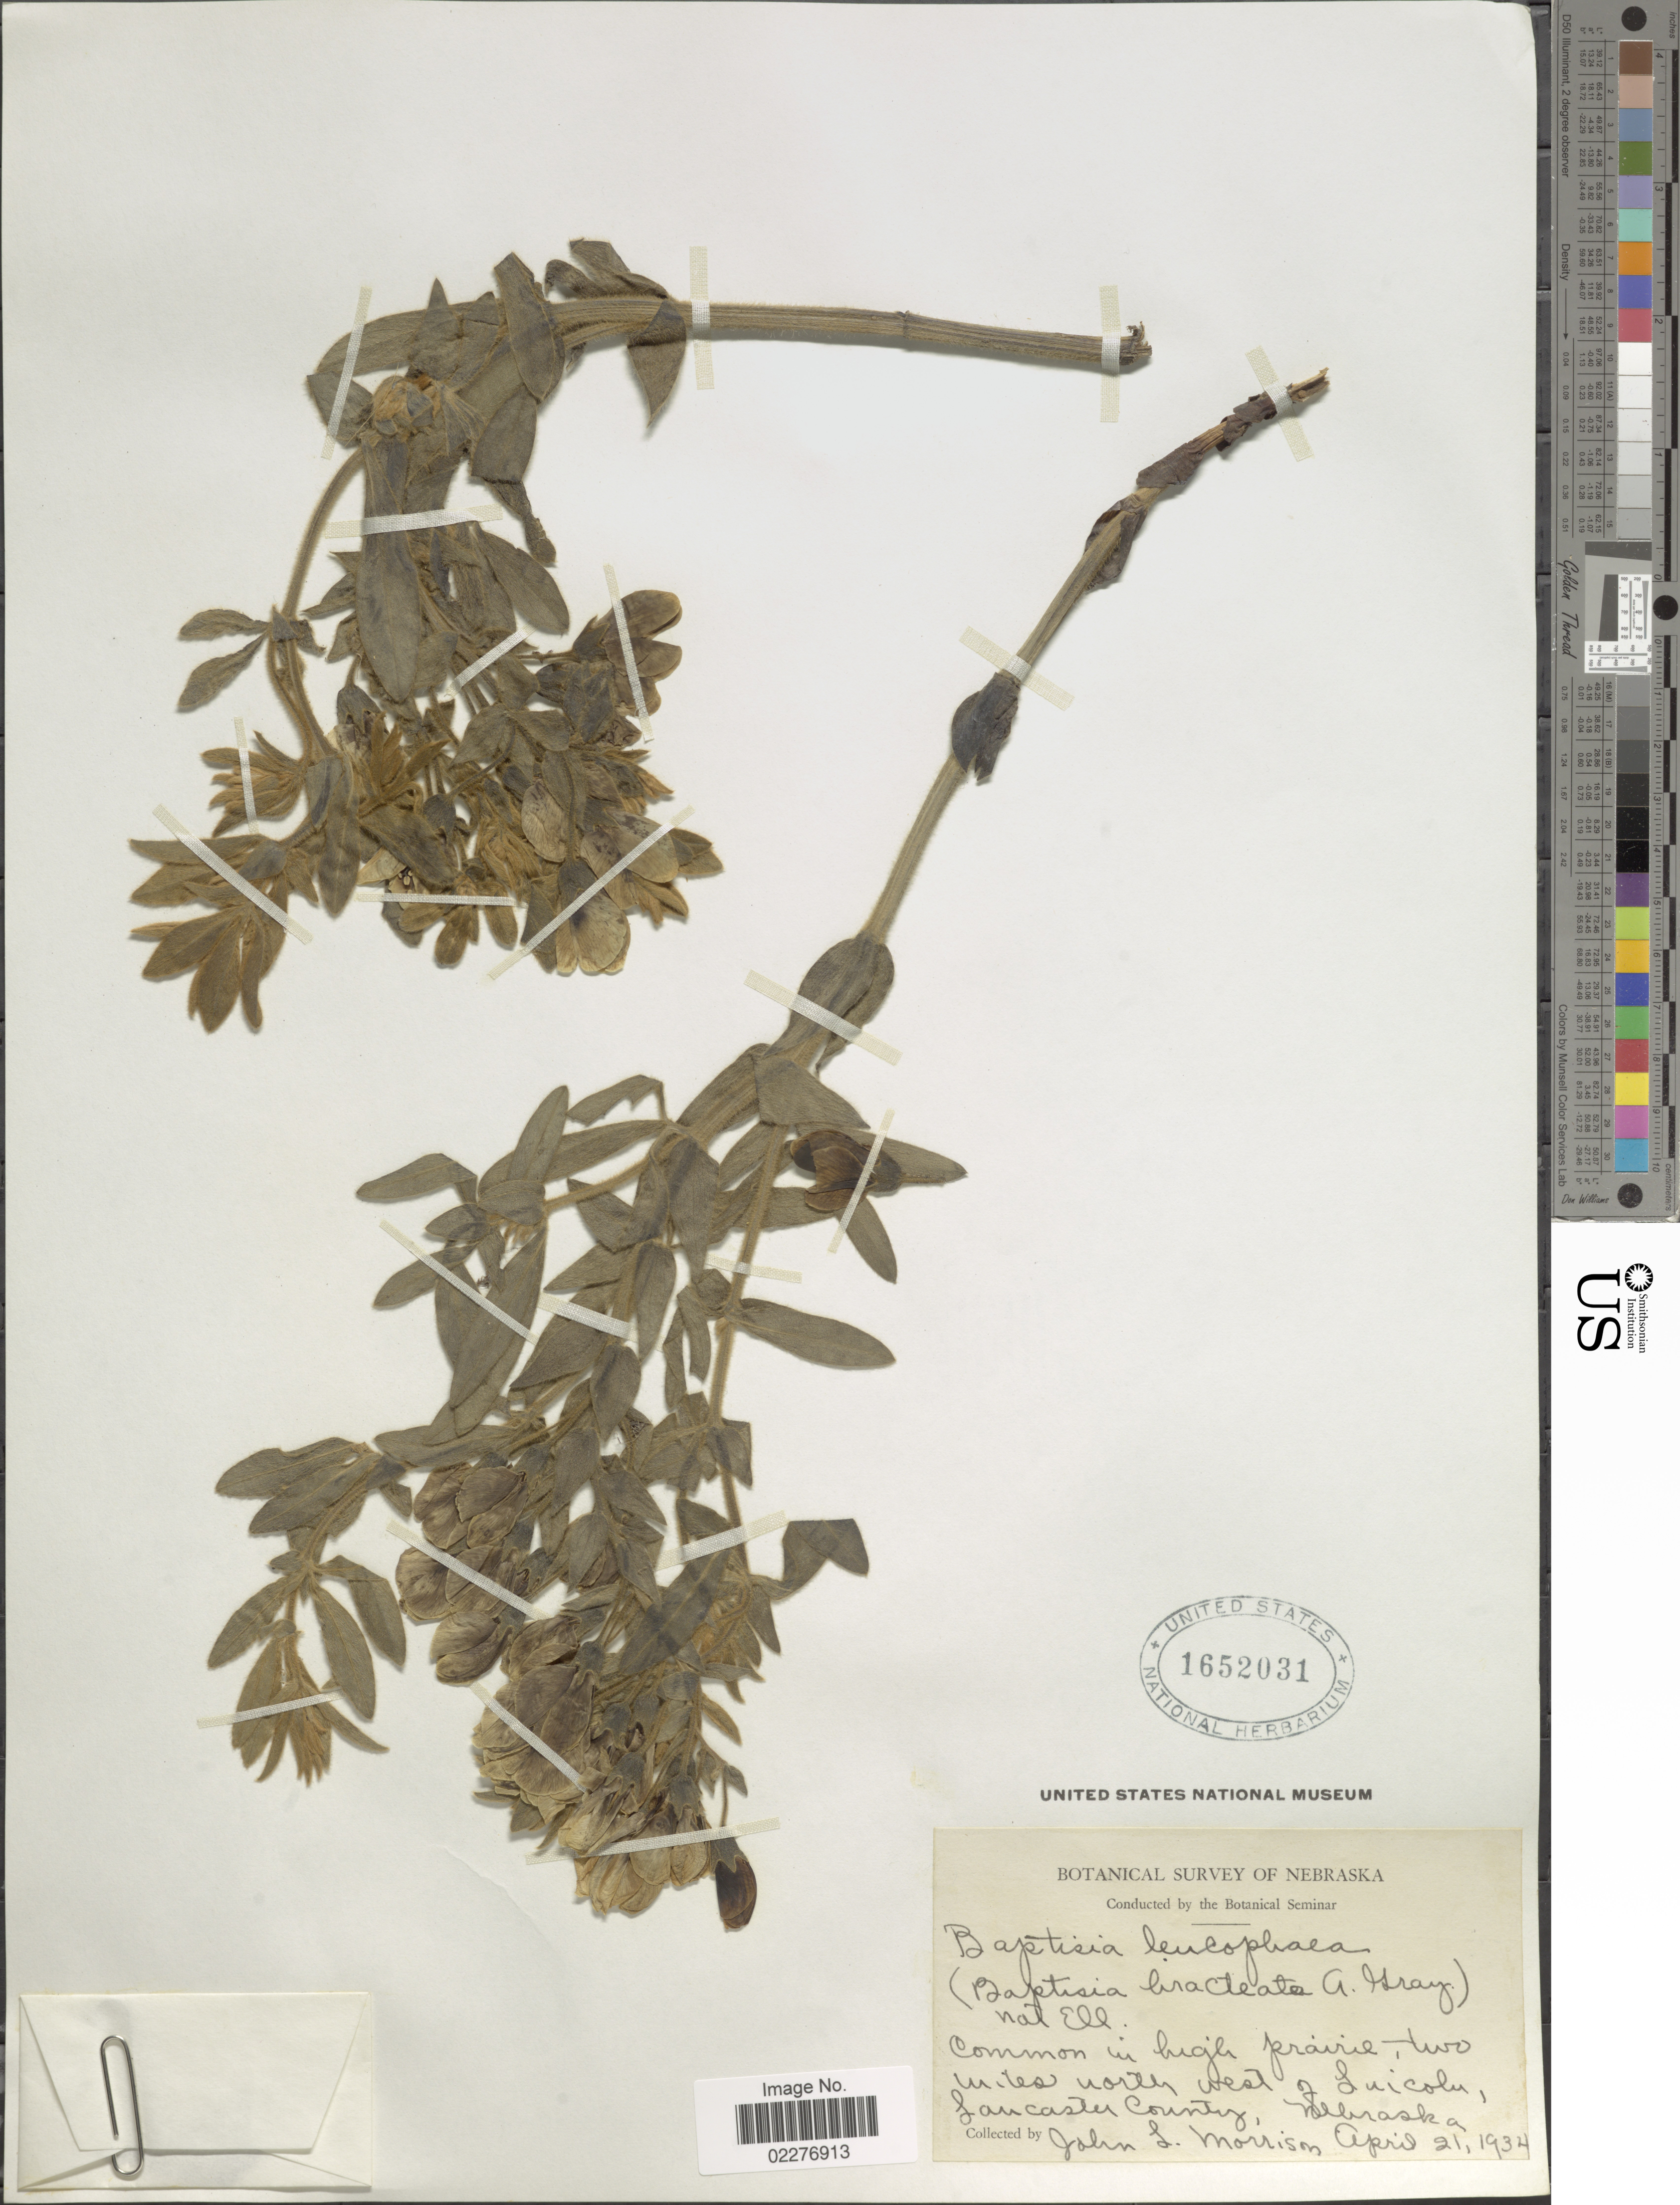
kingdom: Plantae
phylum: Tracheophyta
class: Magnoliopsida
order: Fabales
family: Fabaceae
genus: Baptisia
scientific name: Baptisia leucophaea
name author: Nutt.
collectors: J. Morrison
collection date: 1934-04-21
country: United States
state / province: Nebraska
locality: Common in high prairie, two miles north west of Lincoln, Lancaster County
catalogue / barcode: US 1652031